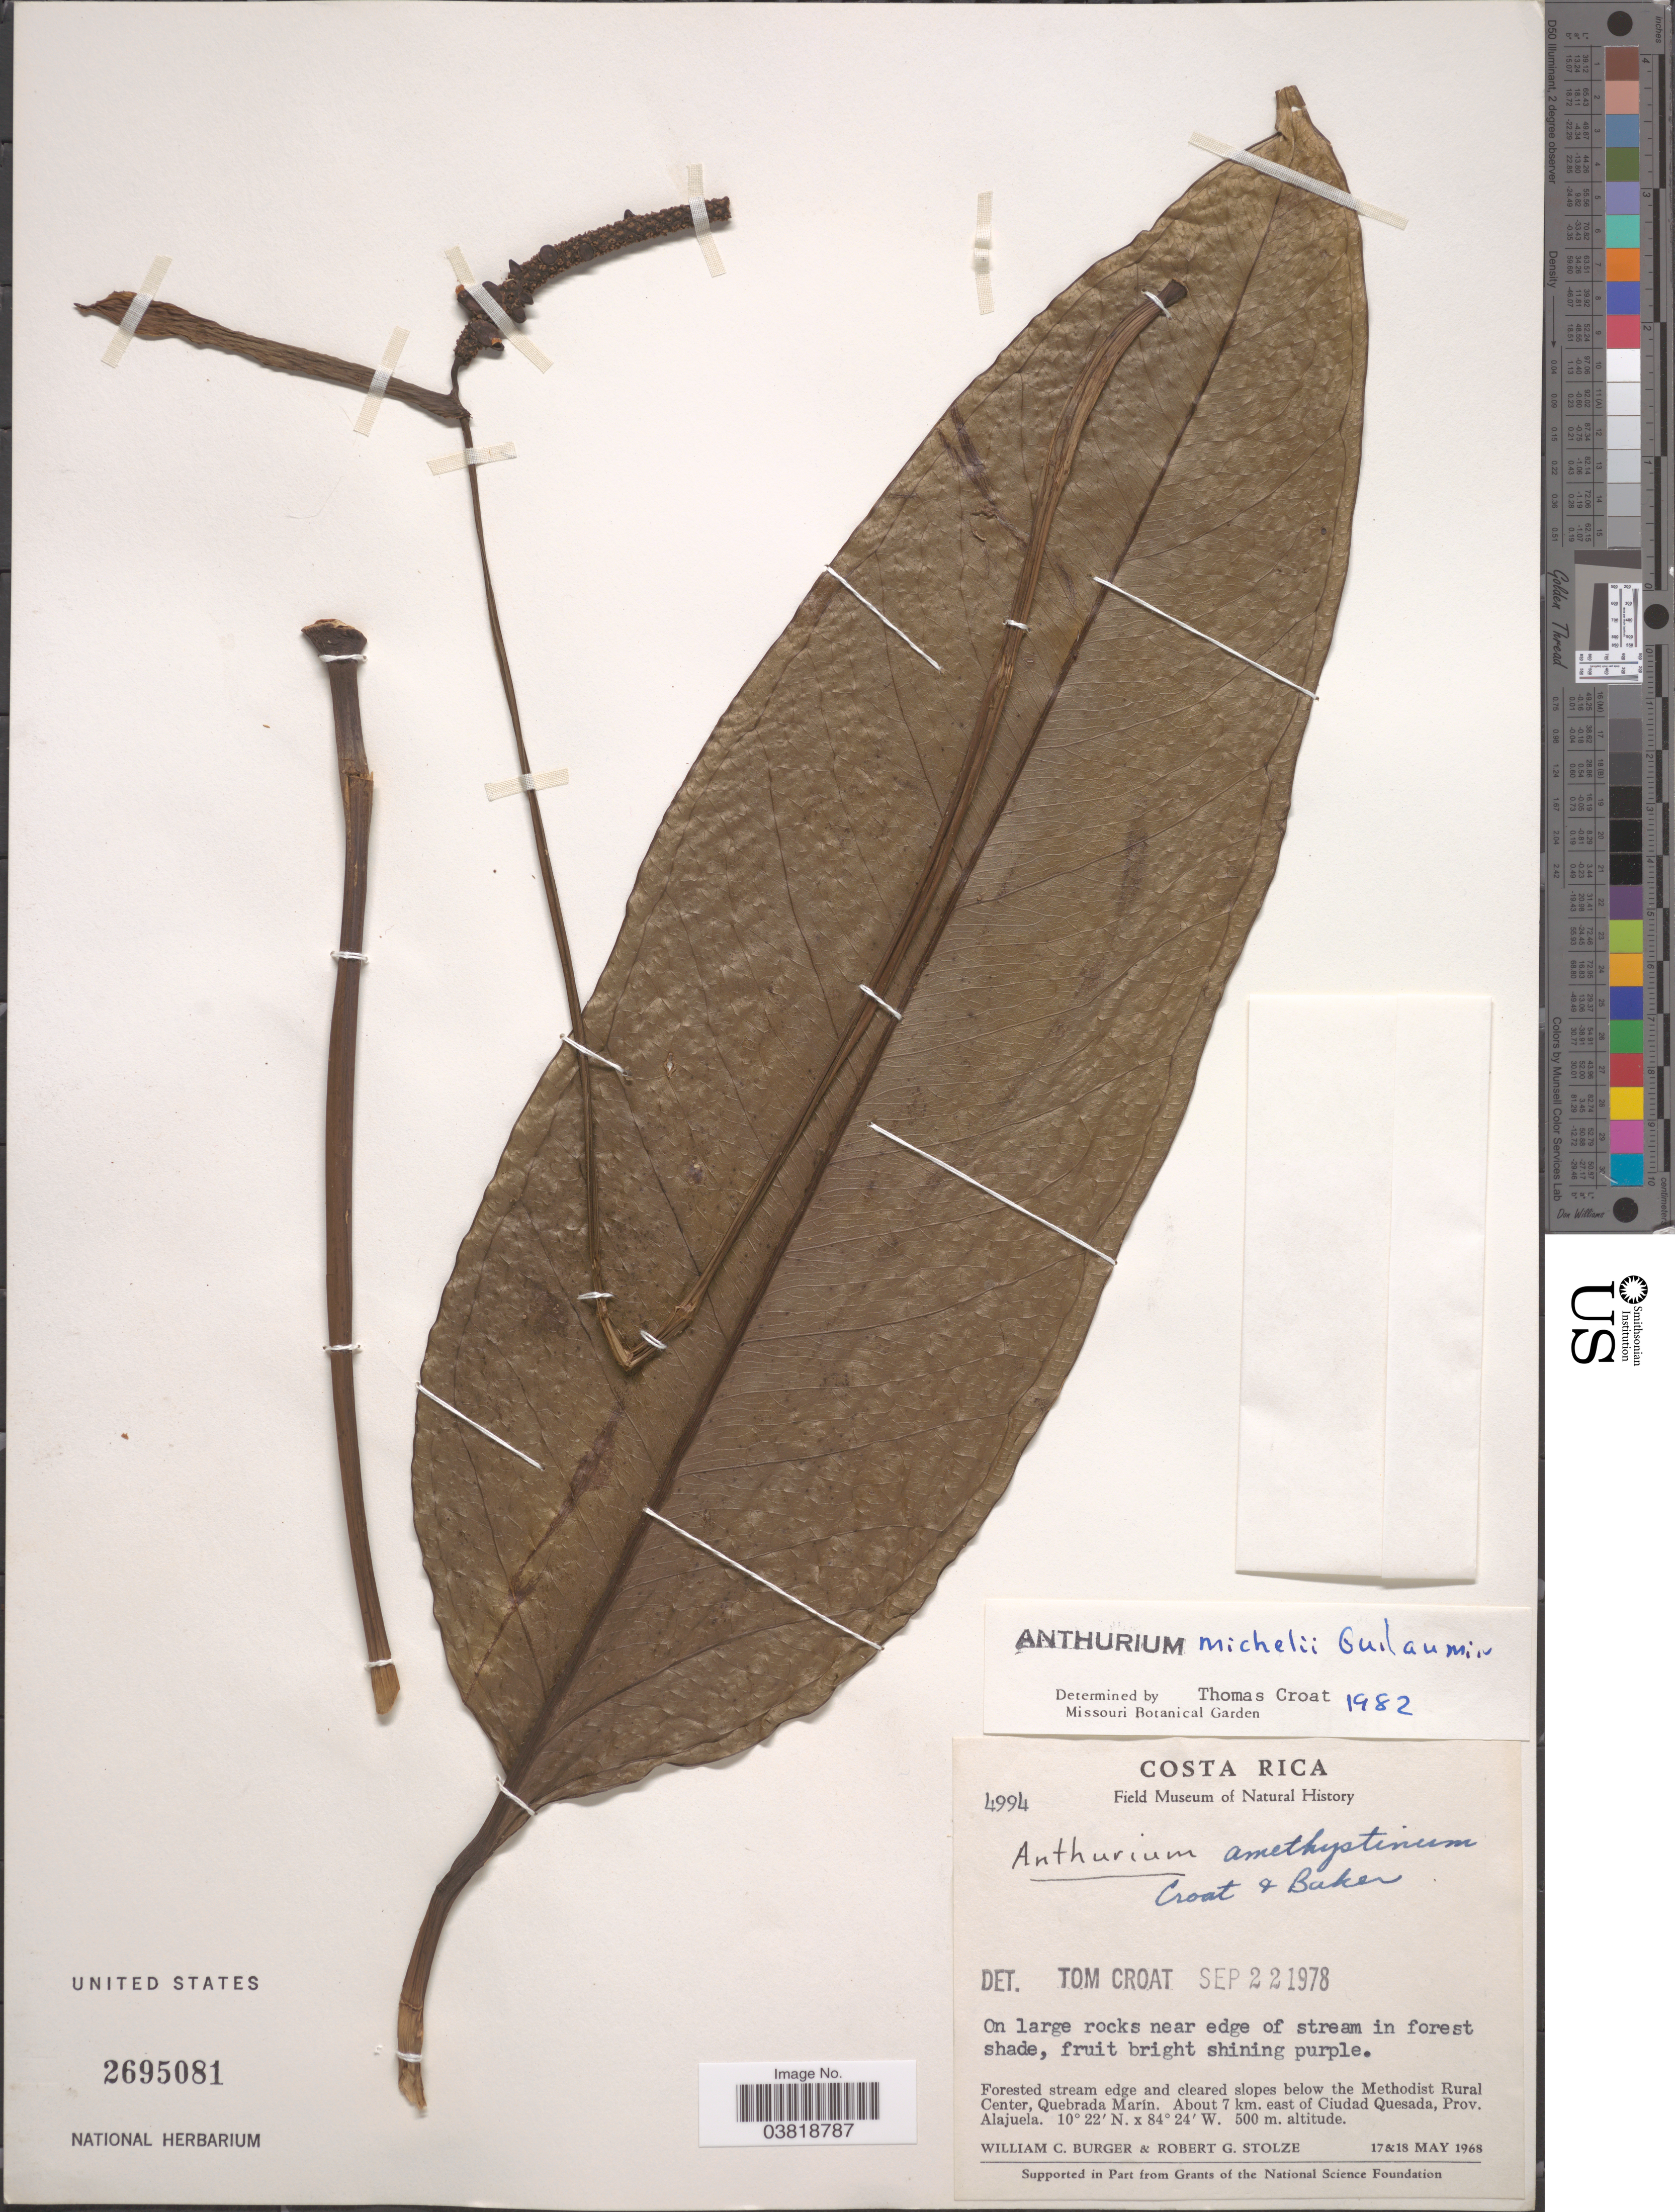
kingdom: Plantae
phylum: Tracheophyta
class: Liliopsida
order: Alismatales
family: Araceae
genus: Anthurium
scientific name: Anthurium michelii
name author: Guillaumin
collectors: W. Burger & R. G. Stolze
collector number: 4994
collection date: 1968-05-17/1968-05-18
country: Costa Rica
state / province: Alajuela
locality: On large rocks near edge of stream in forest shade. Forested stream edge and cleared slopes below the Methodist Rural Center, Quebrada Marín. About 7 km. east of Ciudad Quesada.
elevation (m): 500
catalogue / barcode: US 2695081